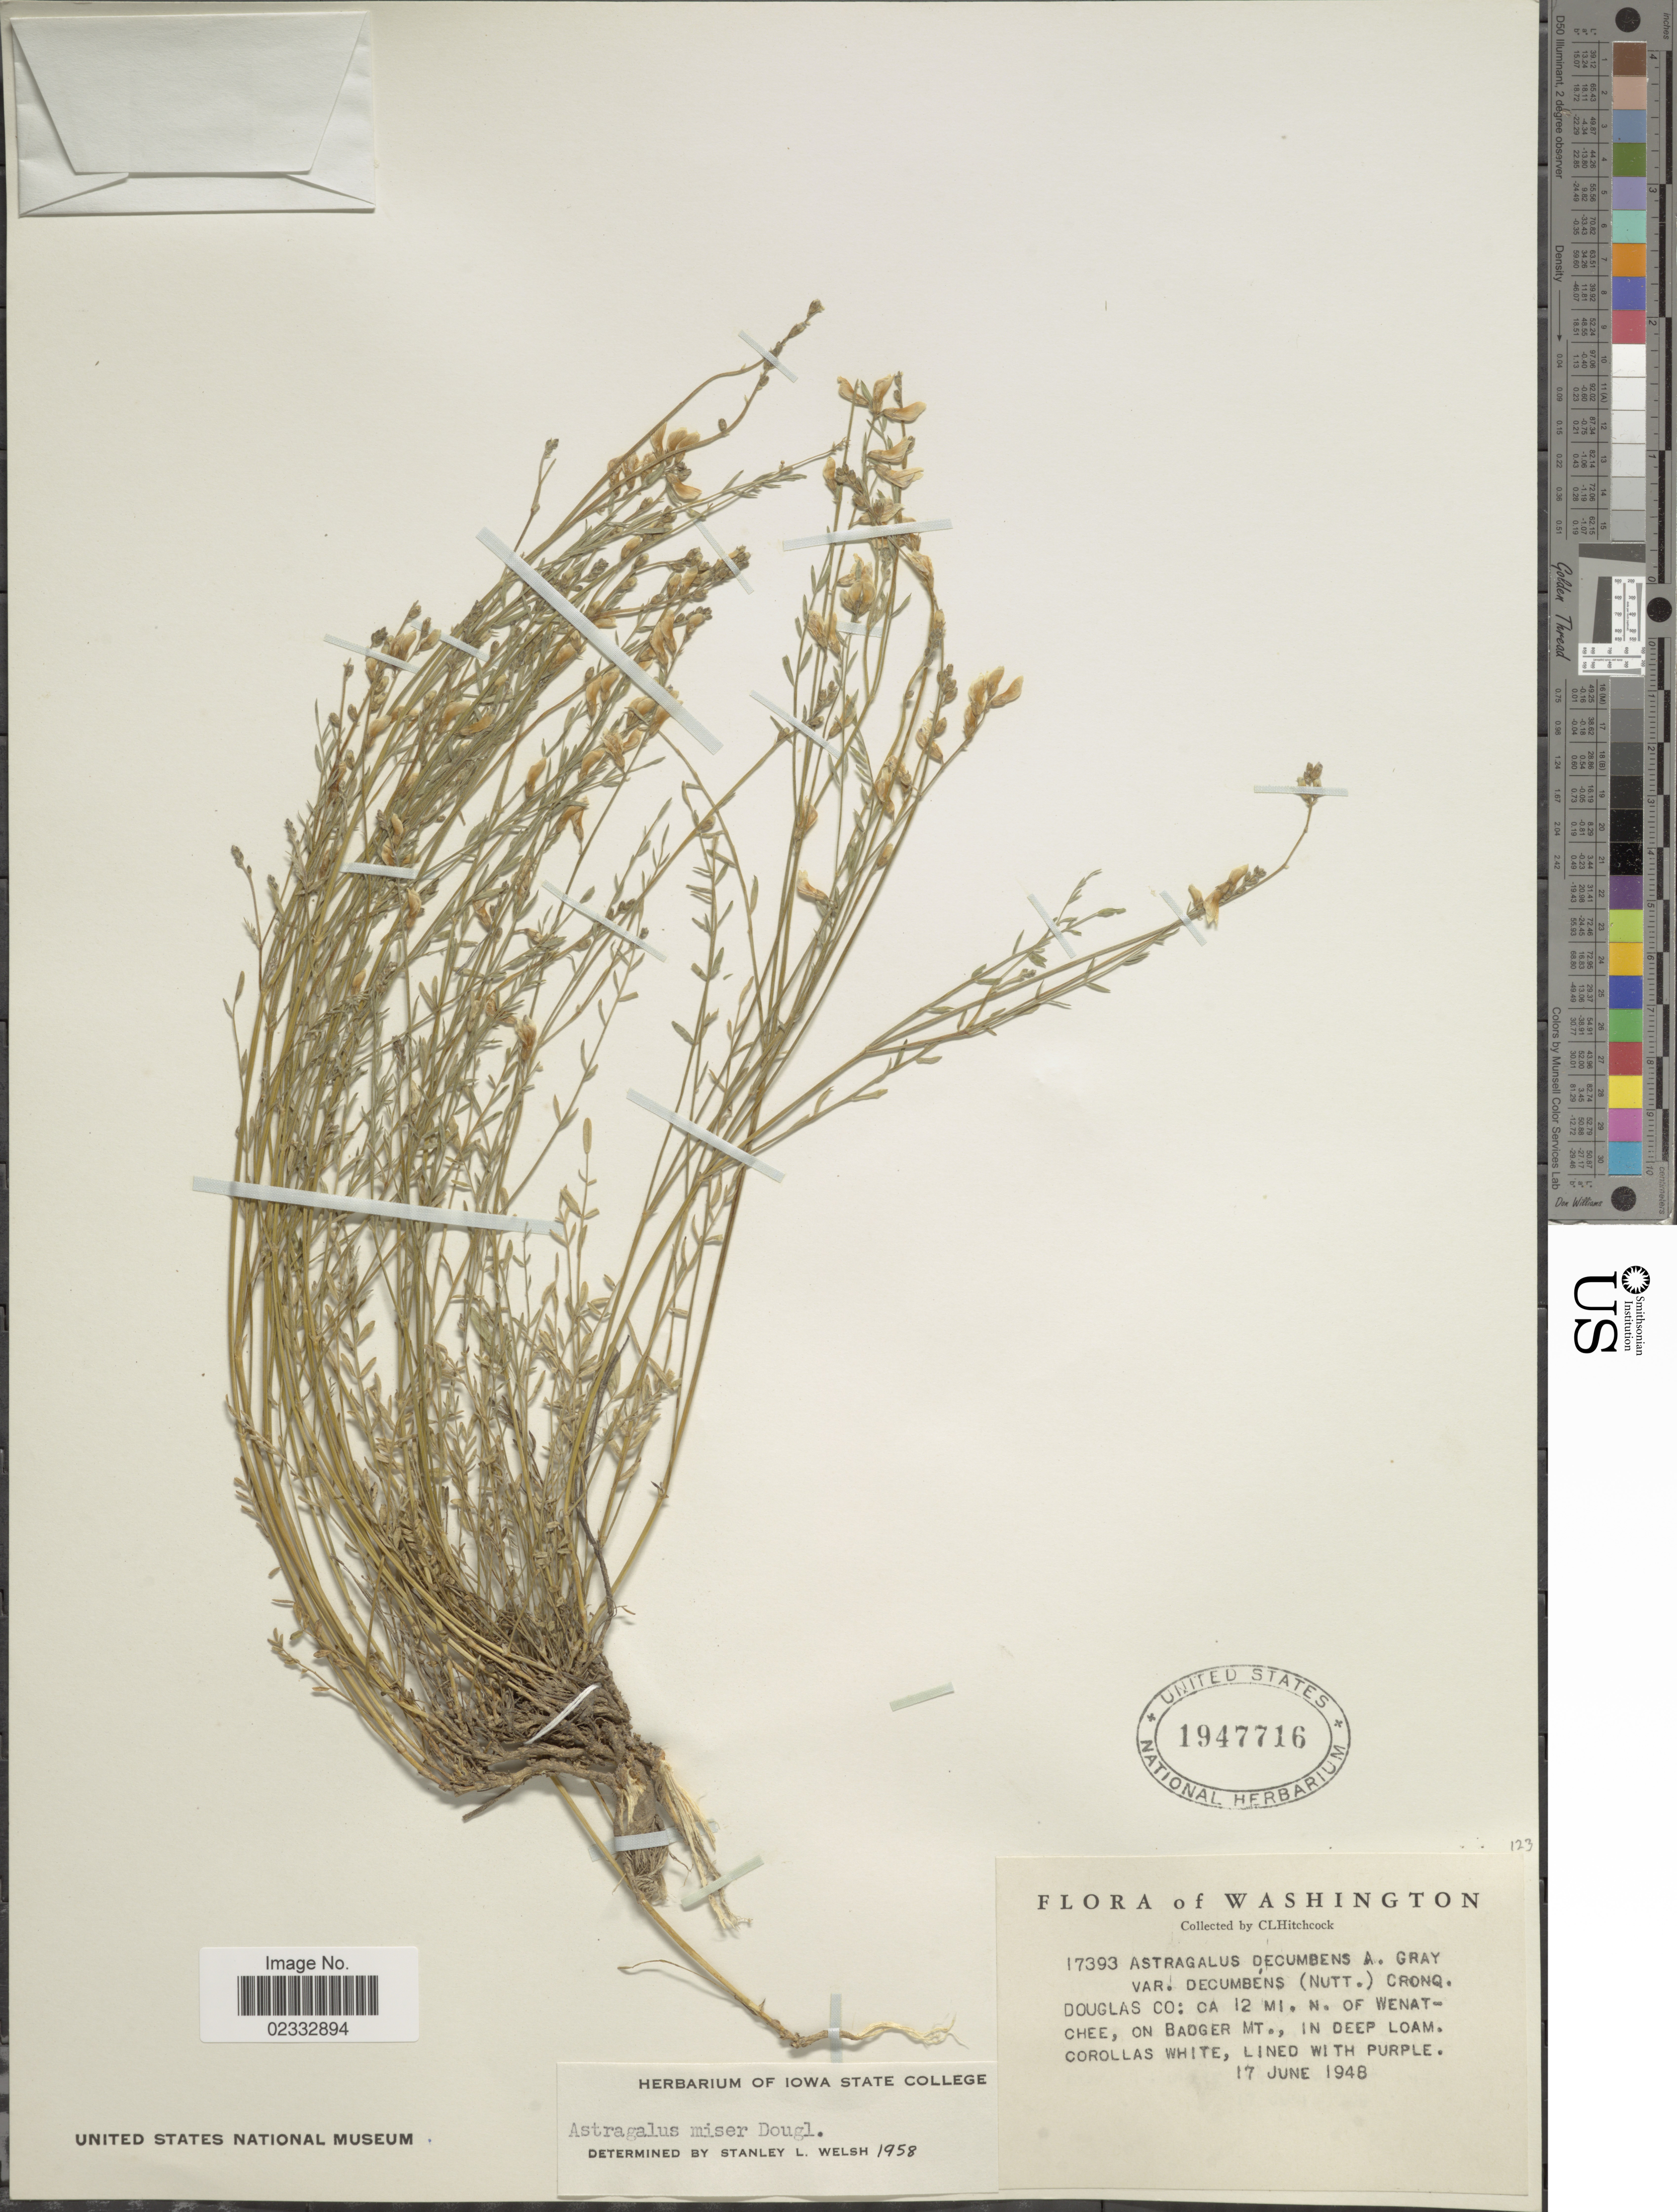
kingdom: Plantae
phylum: Tracheophyta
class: Magnoliopsida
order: Fabales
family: Fabaceae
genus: Astragalus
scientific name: Astragalus miser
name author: Douglas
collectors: C. L. Hitchcock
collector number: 17393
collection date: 1948-06-17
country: United States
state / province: Washington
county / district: Douglas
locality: Douglas Co: Ca 12 mi. N. of Wenatchee, on Badger Mt.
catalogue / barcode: US 1947716